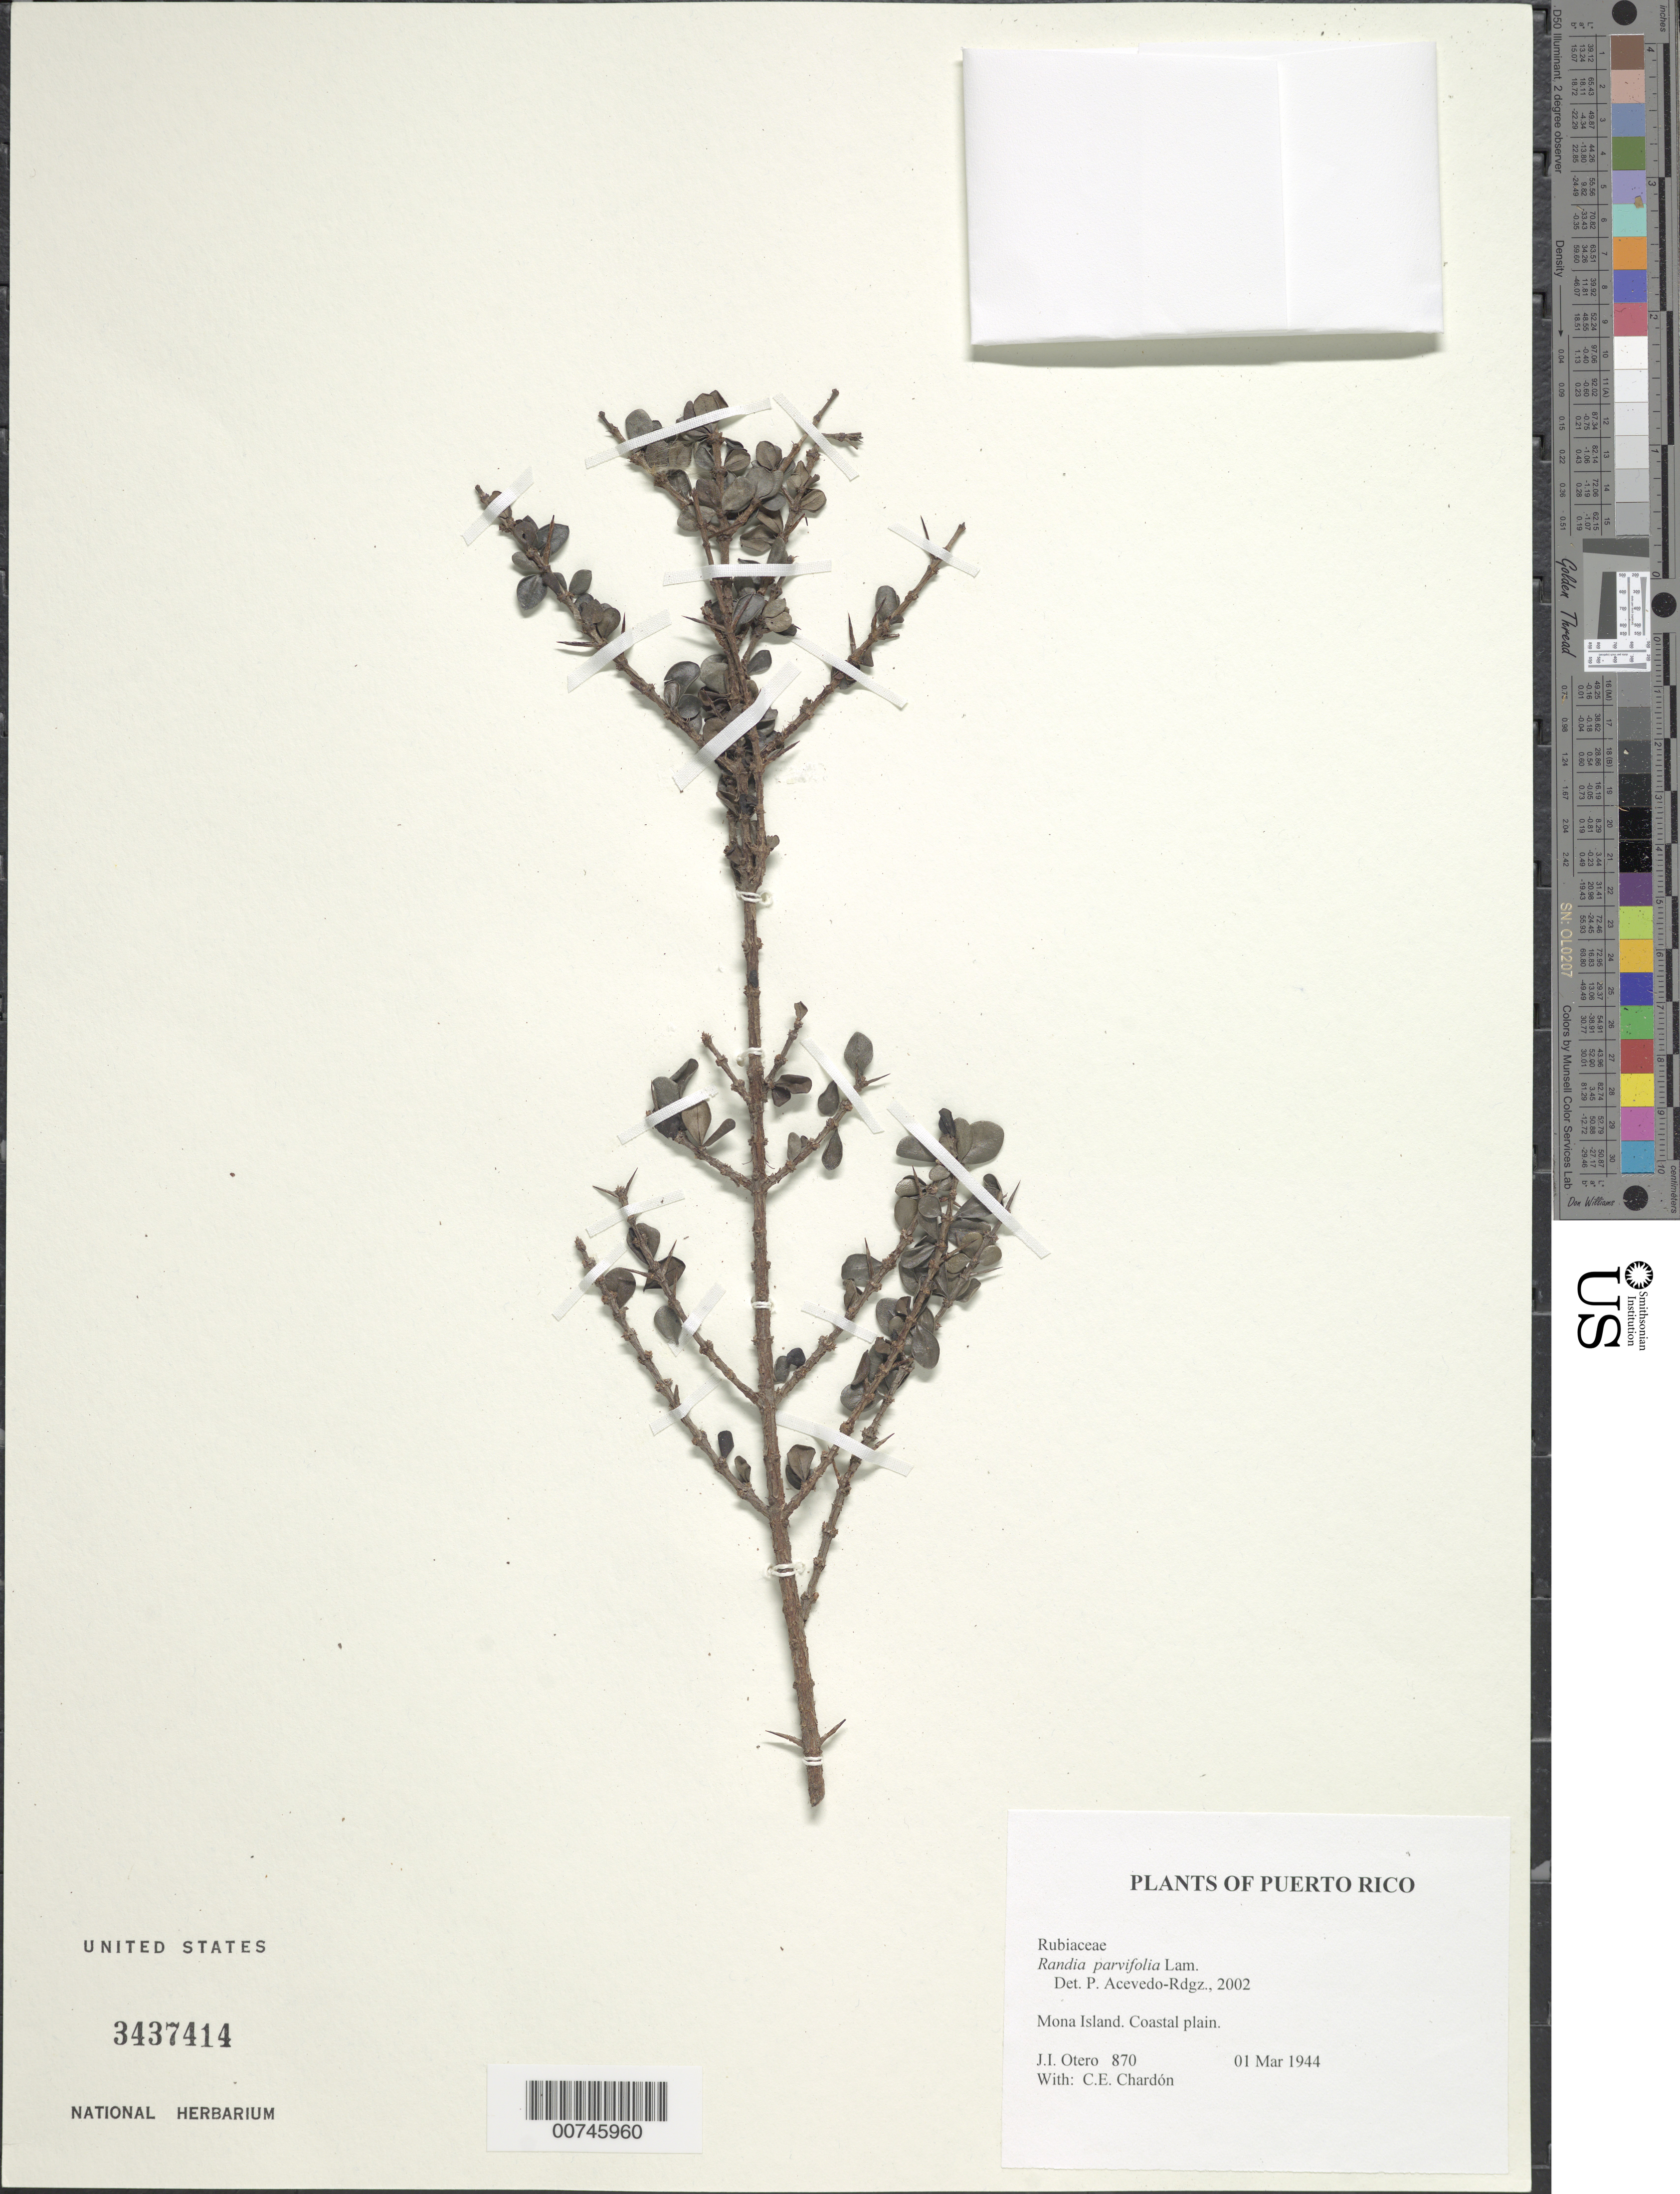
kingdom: Plantae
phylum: Tracheophyta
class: Magnoliopsida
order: Gentianales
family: Rubiaceae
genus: Randia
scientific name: Randia parvifolia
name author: Lam.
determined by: Acevedo-Rodríguez, P., (BOT), Smithsonian Institution - National Museum of Natural History (UNITED STATES)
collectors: J. Otero & C. E. Chardón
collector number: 870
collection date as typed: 01 Mar 1944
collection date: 1944-03-01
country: Puerto Rico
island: Mona I.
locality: Coastal plain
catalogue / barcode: US 3437414